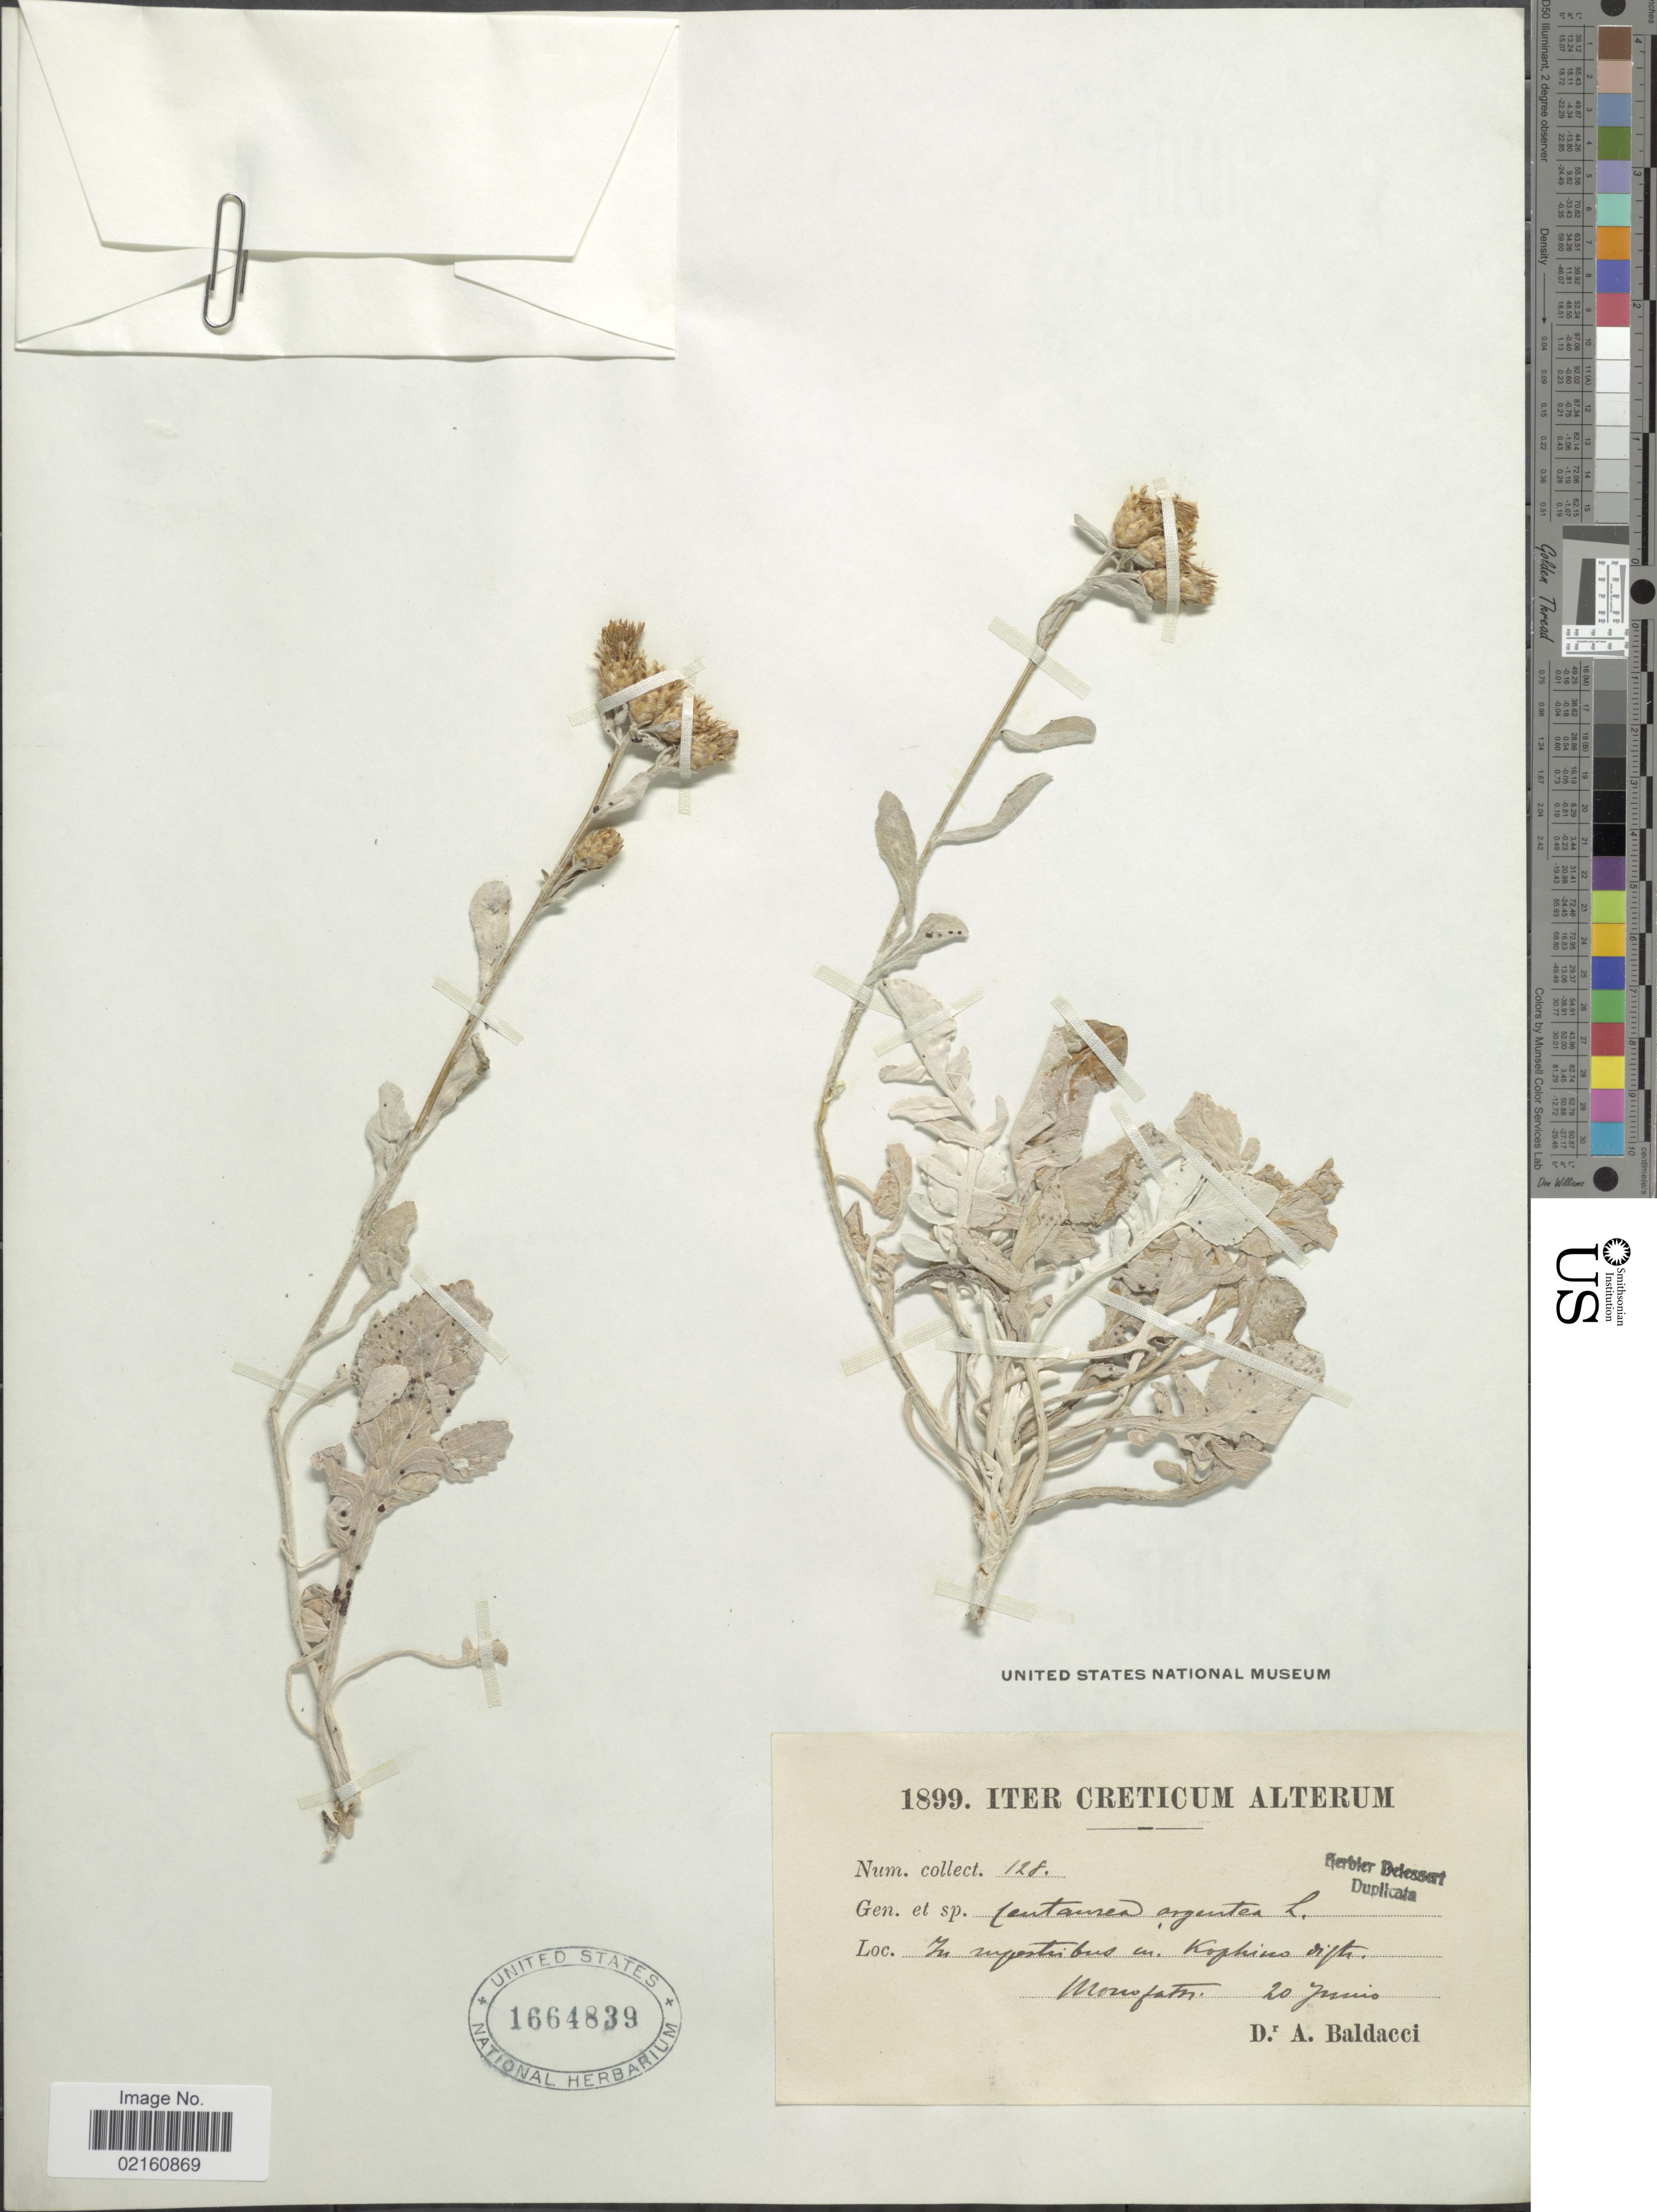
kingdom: Plantae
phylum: Tracheophyta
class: Magnoliopsida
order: Asterales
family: Asteraceae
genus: Centaurea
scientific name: Centaurea argentea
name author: L.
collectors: A. Baldacci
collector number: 128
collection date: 1899-06-20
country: Cyprus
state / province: Lárnaka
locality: Kophino distr. Monofatn [interpreted]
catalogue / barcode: US 1664839